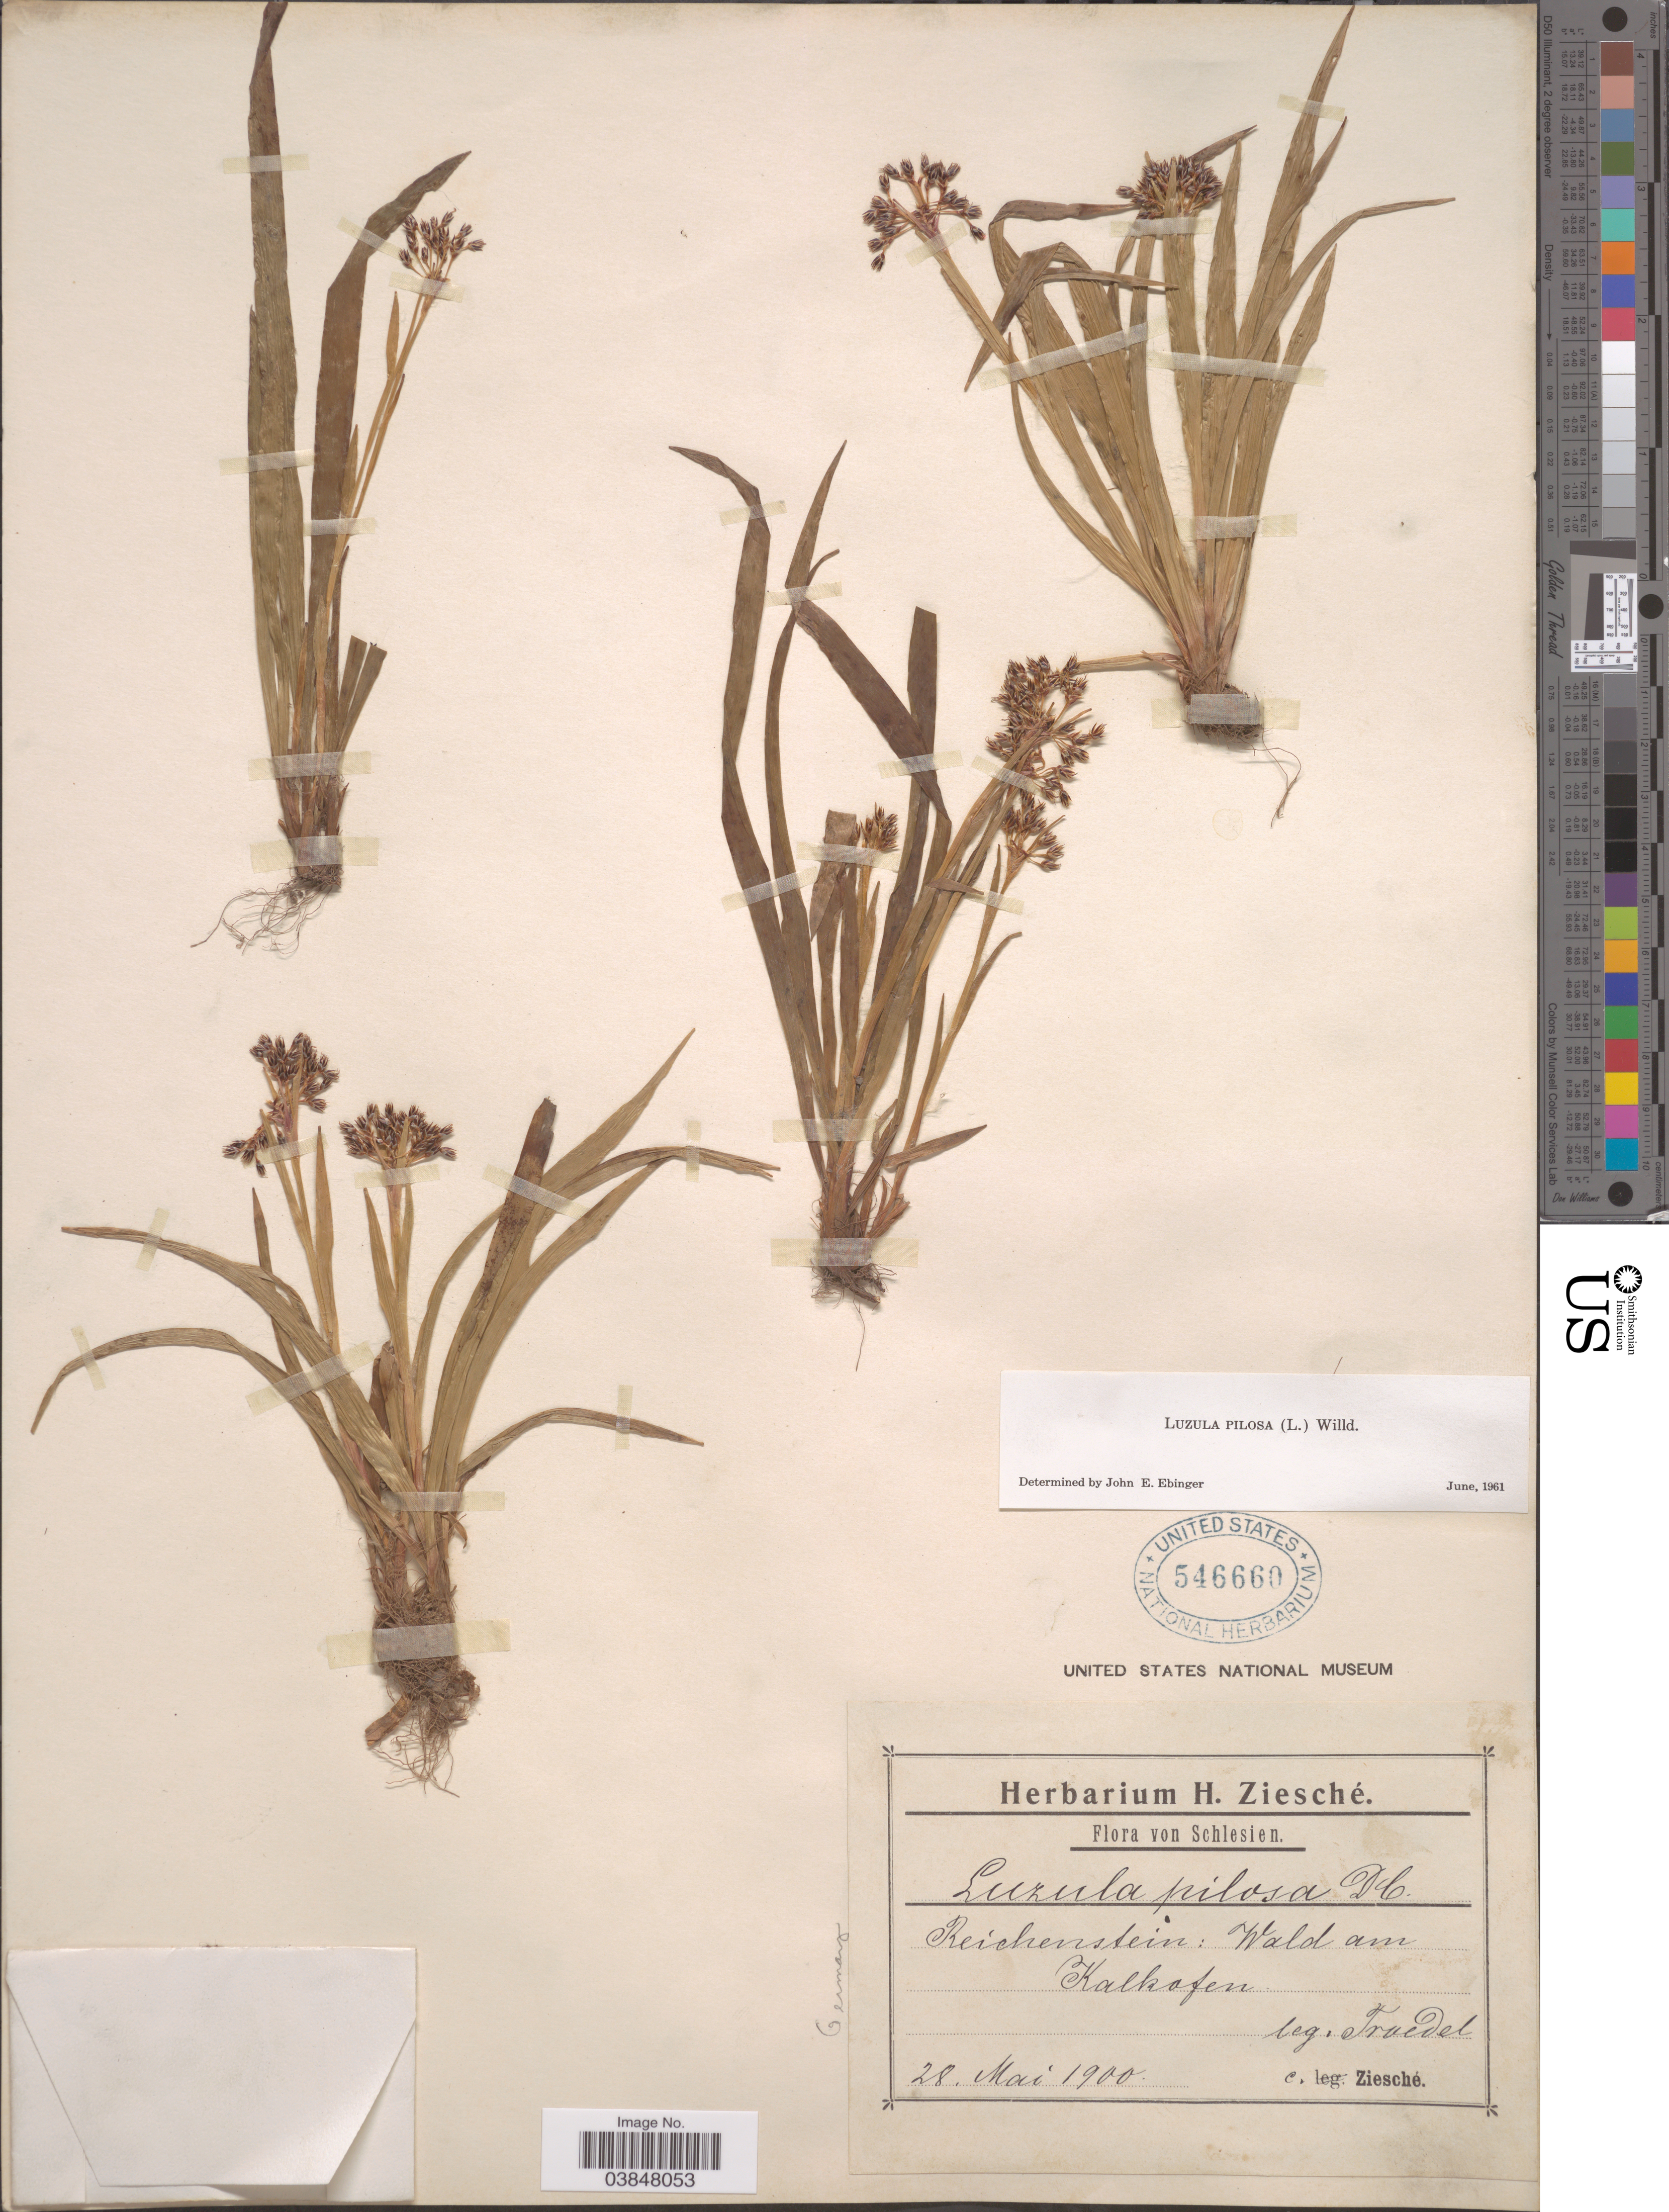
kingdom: Plantae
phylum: Tracheophyta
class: Liliopsida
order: Poales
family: Juncaceae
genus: Luzula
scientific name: Luzula pilosa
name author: (L.) Willd.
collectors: -. Troedel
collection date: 1900-05-28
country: Germany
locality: Schlesien. Reichenstein: Wald am Kalkafen.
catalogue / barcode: US 546660